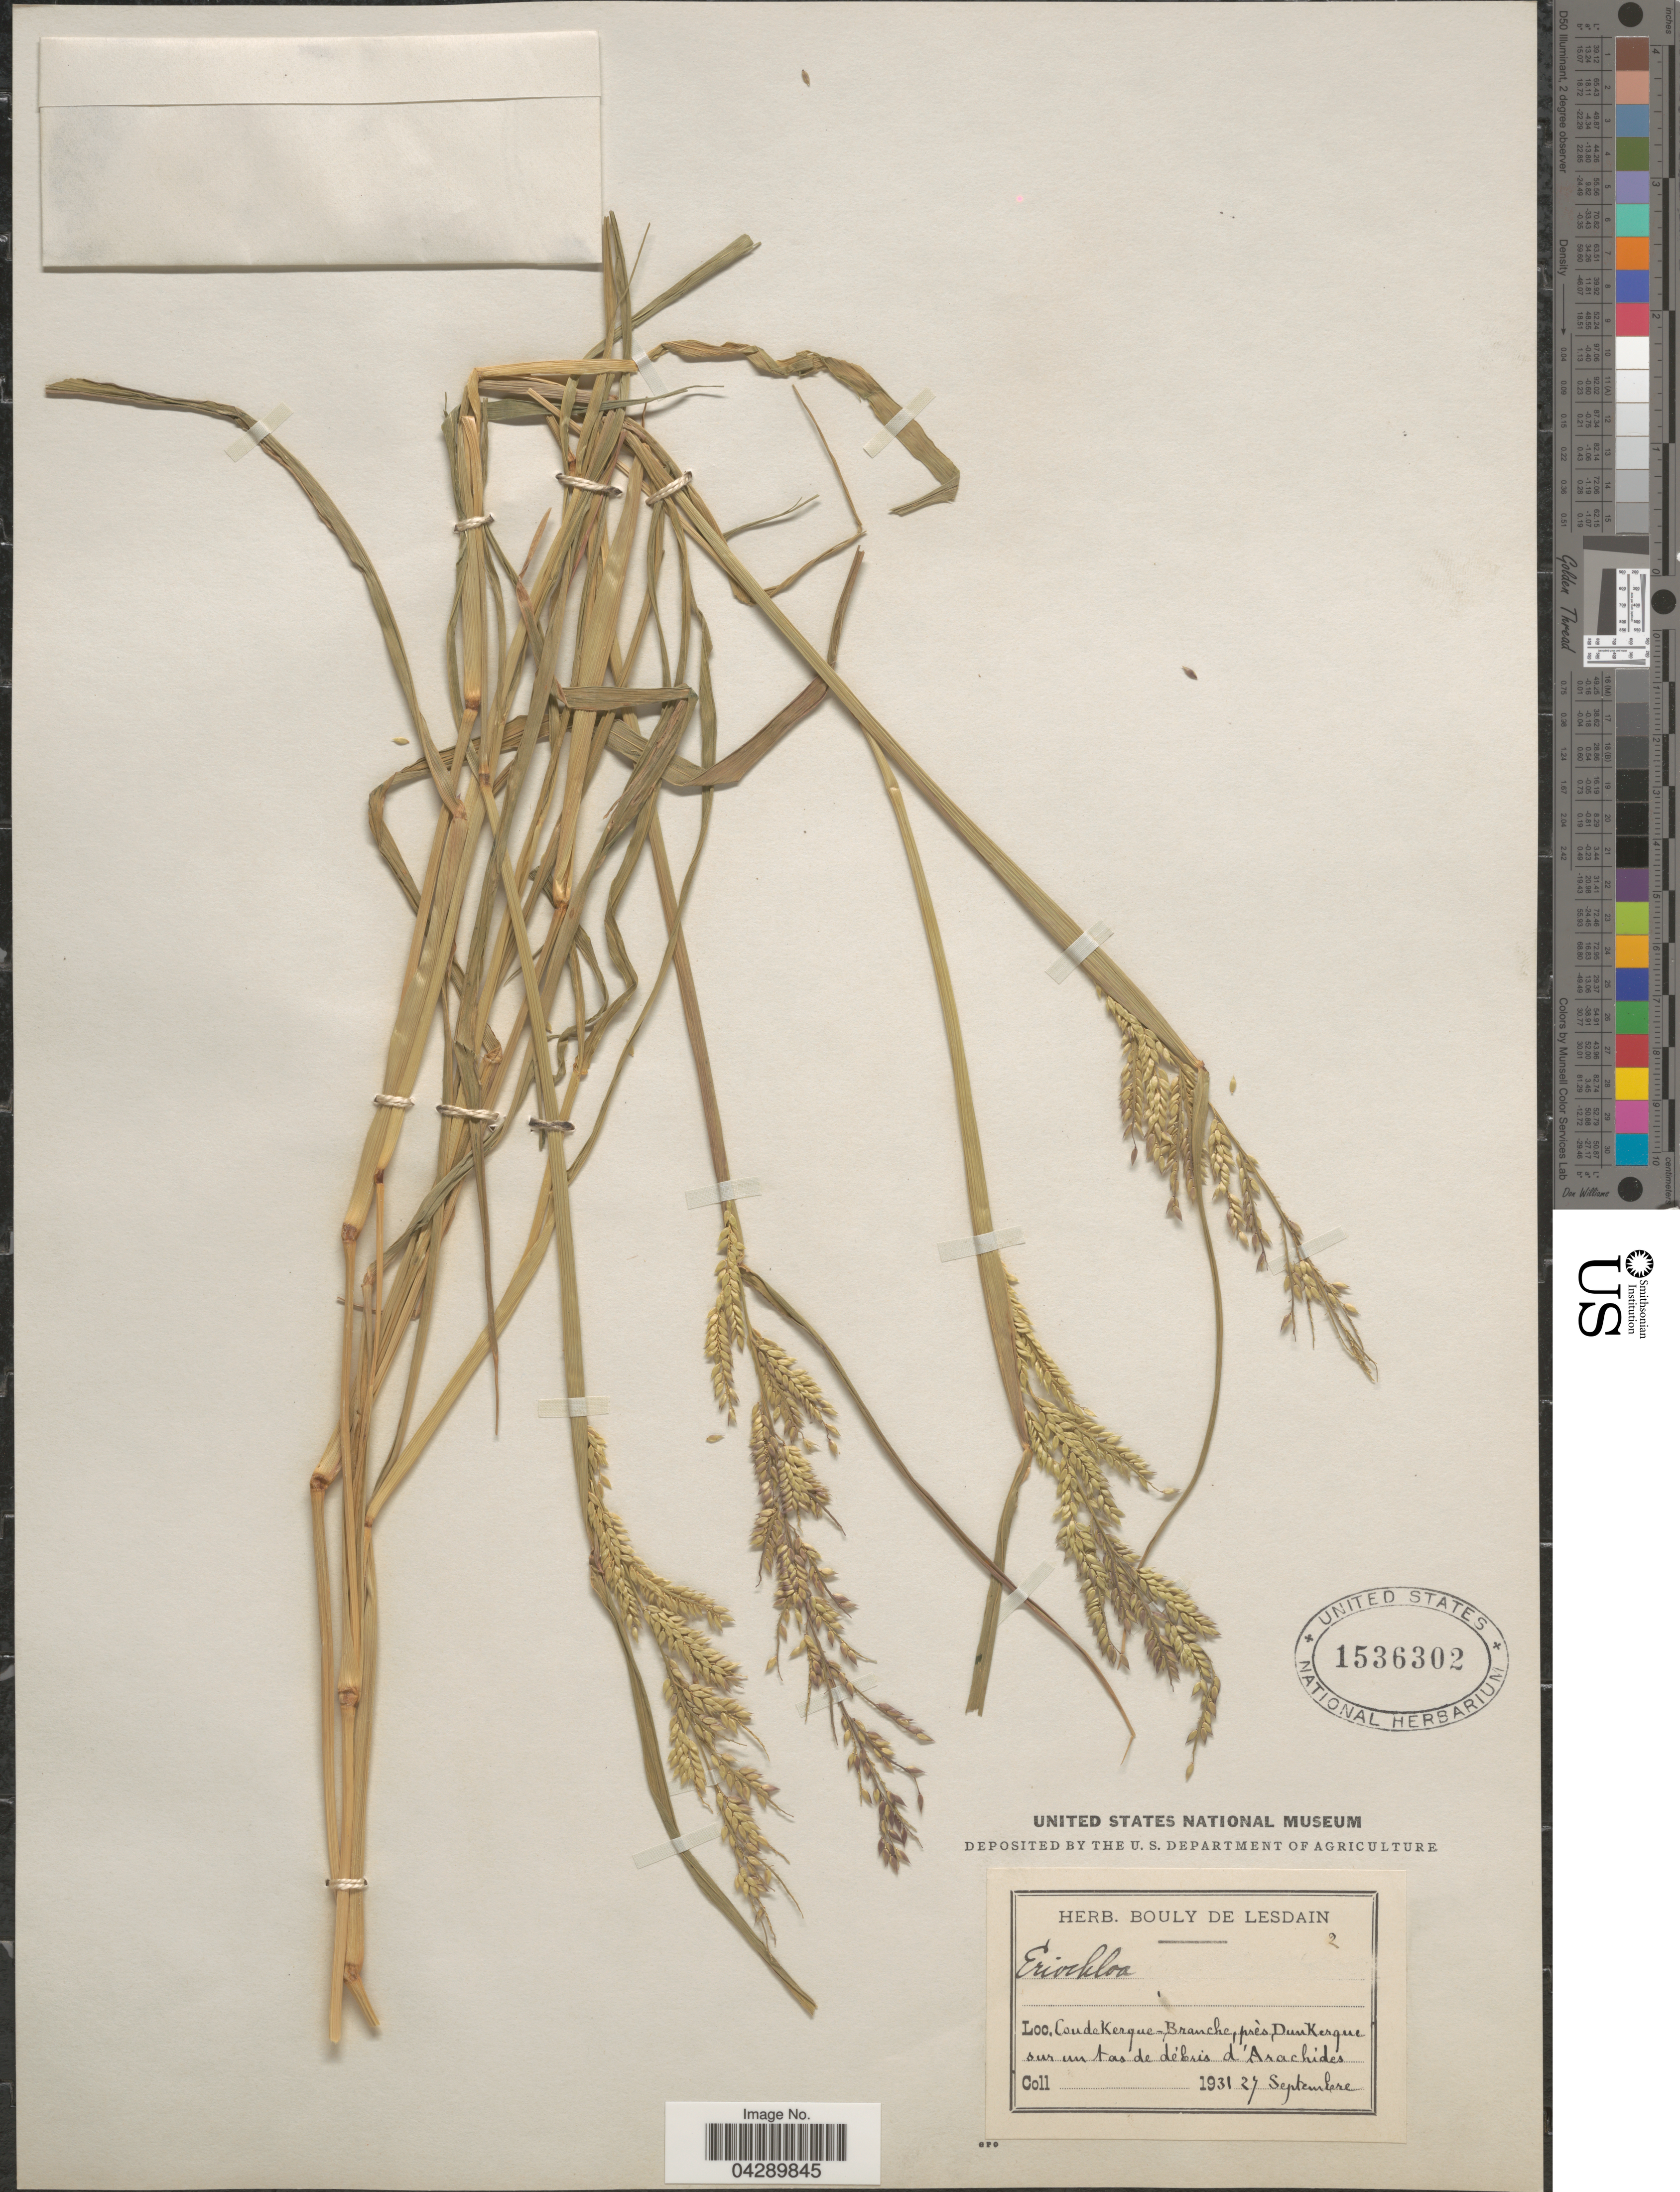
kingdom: Plantae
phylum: Tracheophyta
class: Liliopsida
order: Poales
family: Poaceae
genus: Eriochloa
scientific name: Eriochloa procera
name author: (Retz.) C.E. Hubb.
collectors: ex Herb. Bouly De Lesdain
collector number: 2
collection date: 1931-09-27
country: France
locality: Coude Kerque-Branche, prés DunKerque sur un tas de débris d'Arachides.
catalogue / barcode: US 1536302